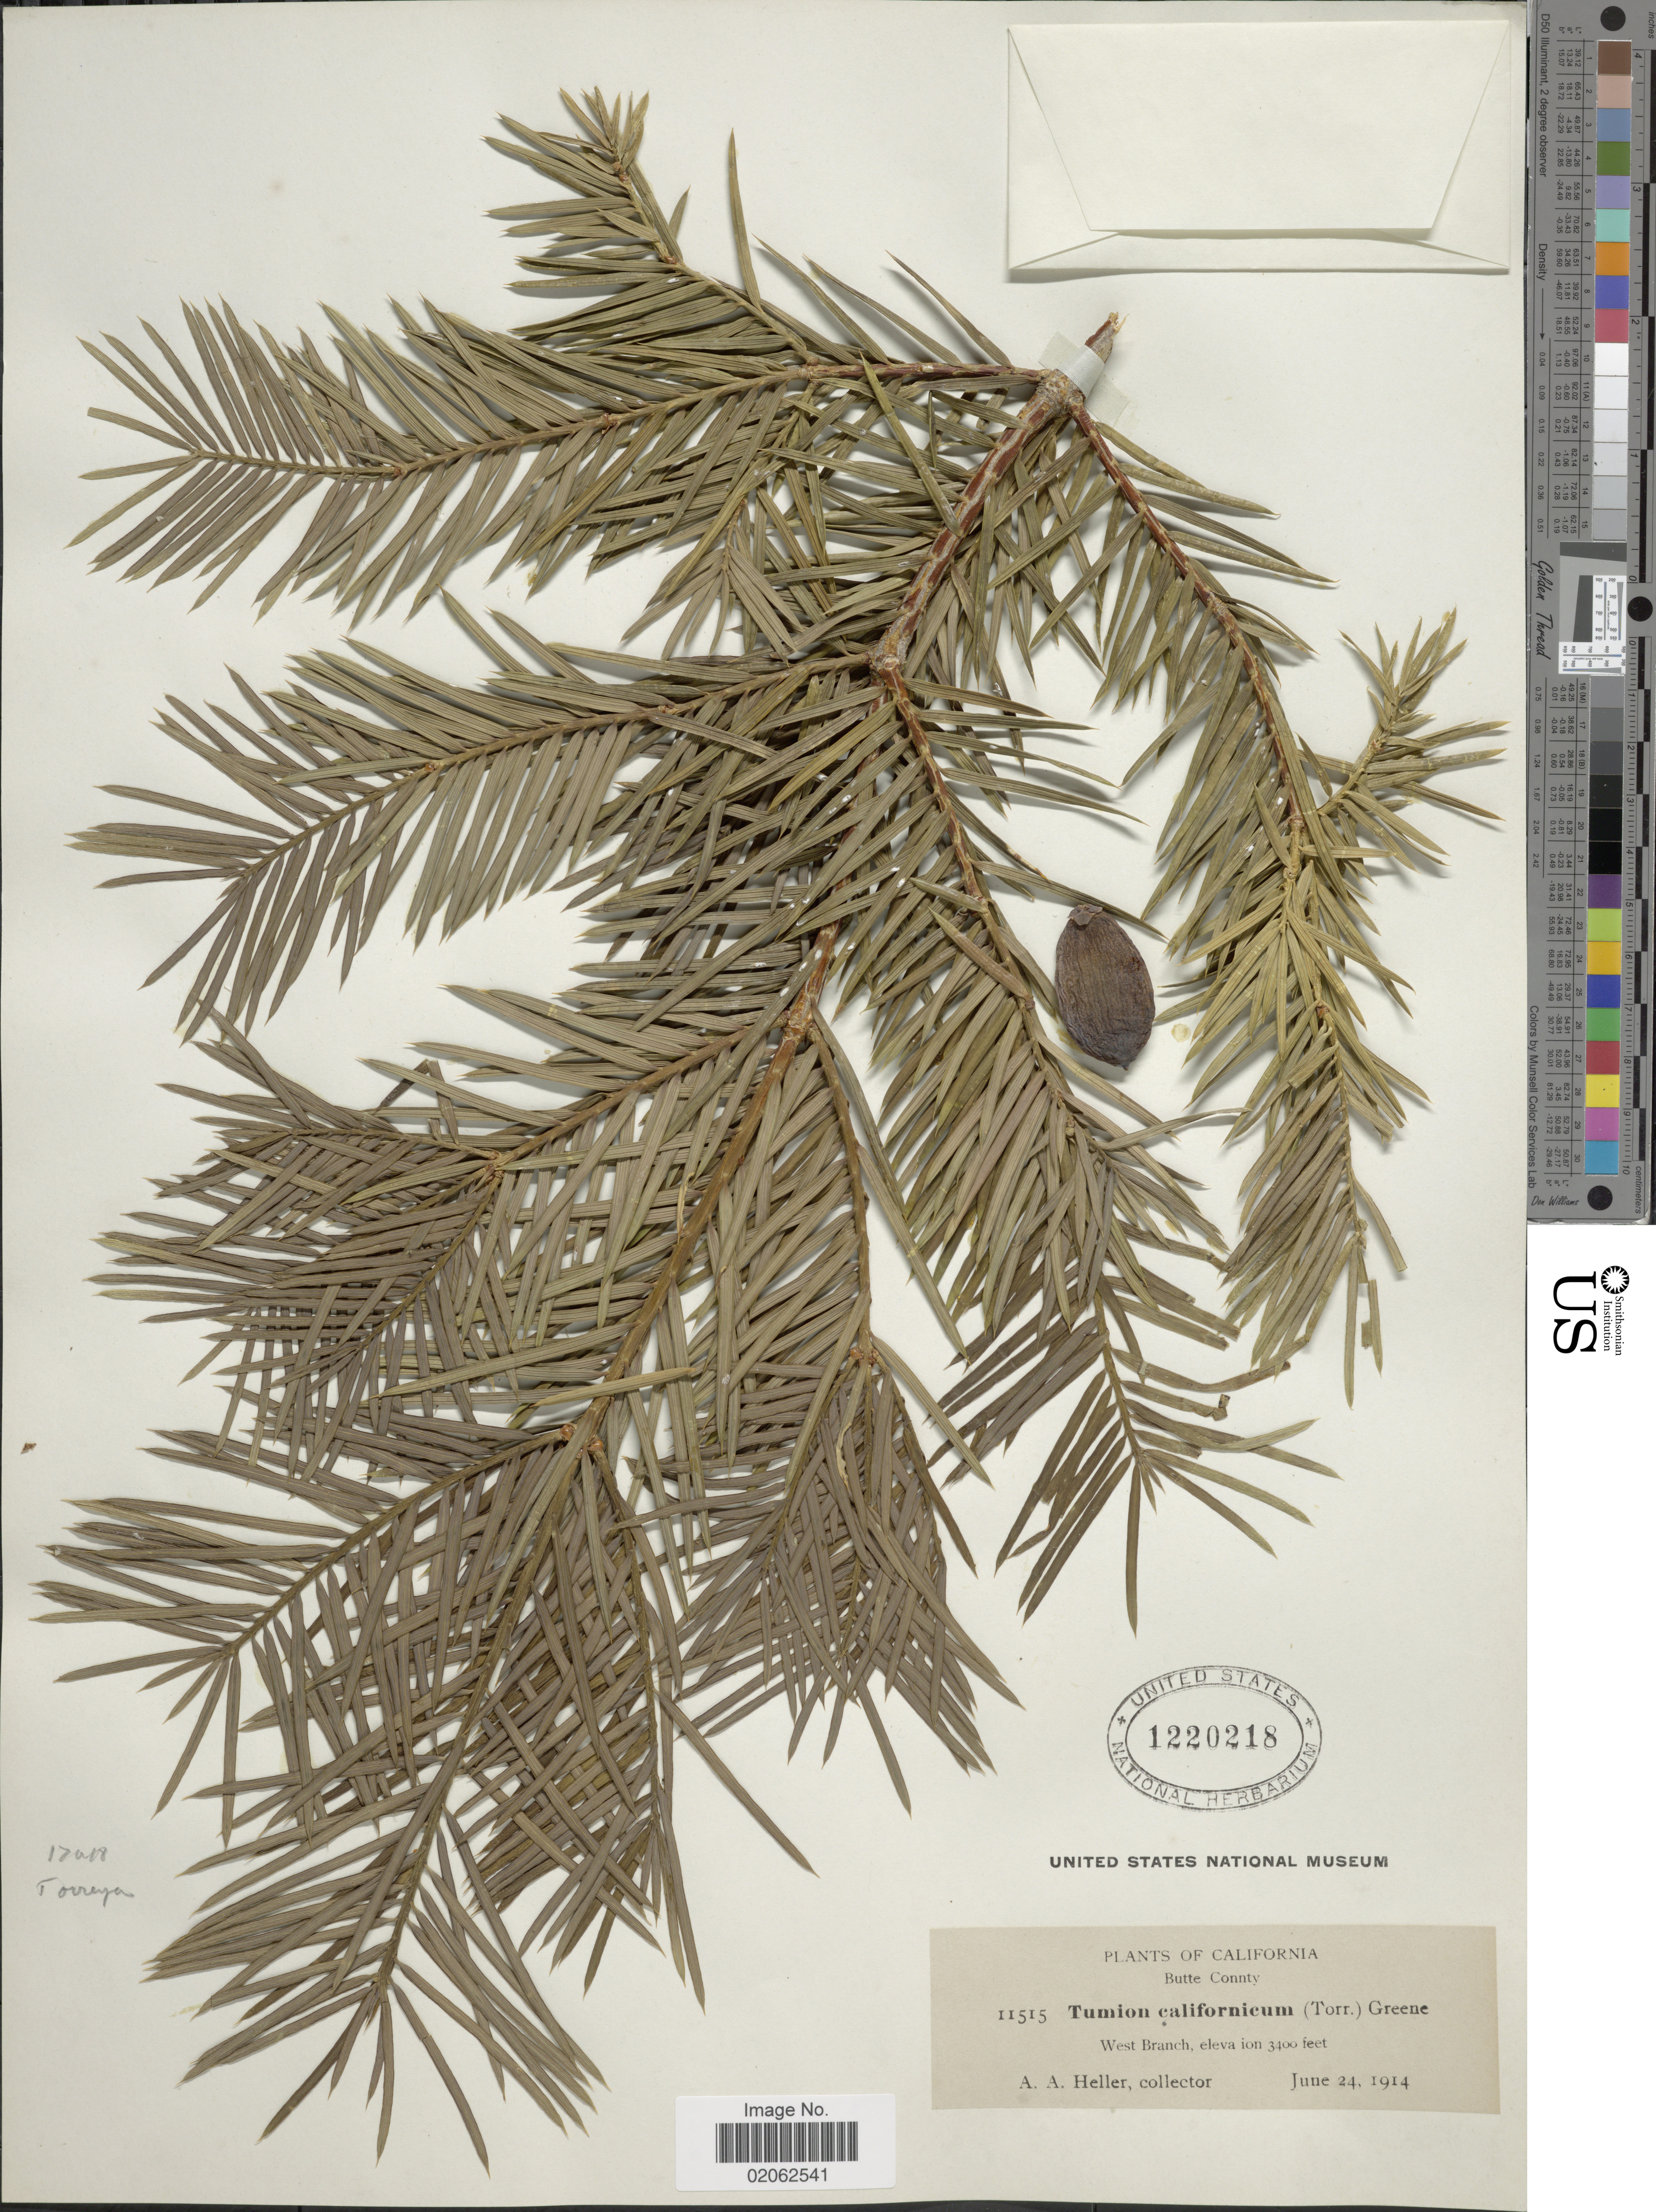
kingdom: Plantae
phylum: Tracheophyta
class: Pinopsida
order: Pinales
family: Taxaceae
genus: Torreya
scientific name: Torreya californica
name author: Torr.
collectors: A. A. Heller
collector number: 11515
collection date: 1914-06-24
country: United States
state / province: California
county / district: Butte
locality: Butte Connty. West Branch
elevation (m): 1036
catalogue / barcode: US 1220218